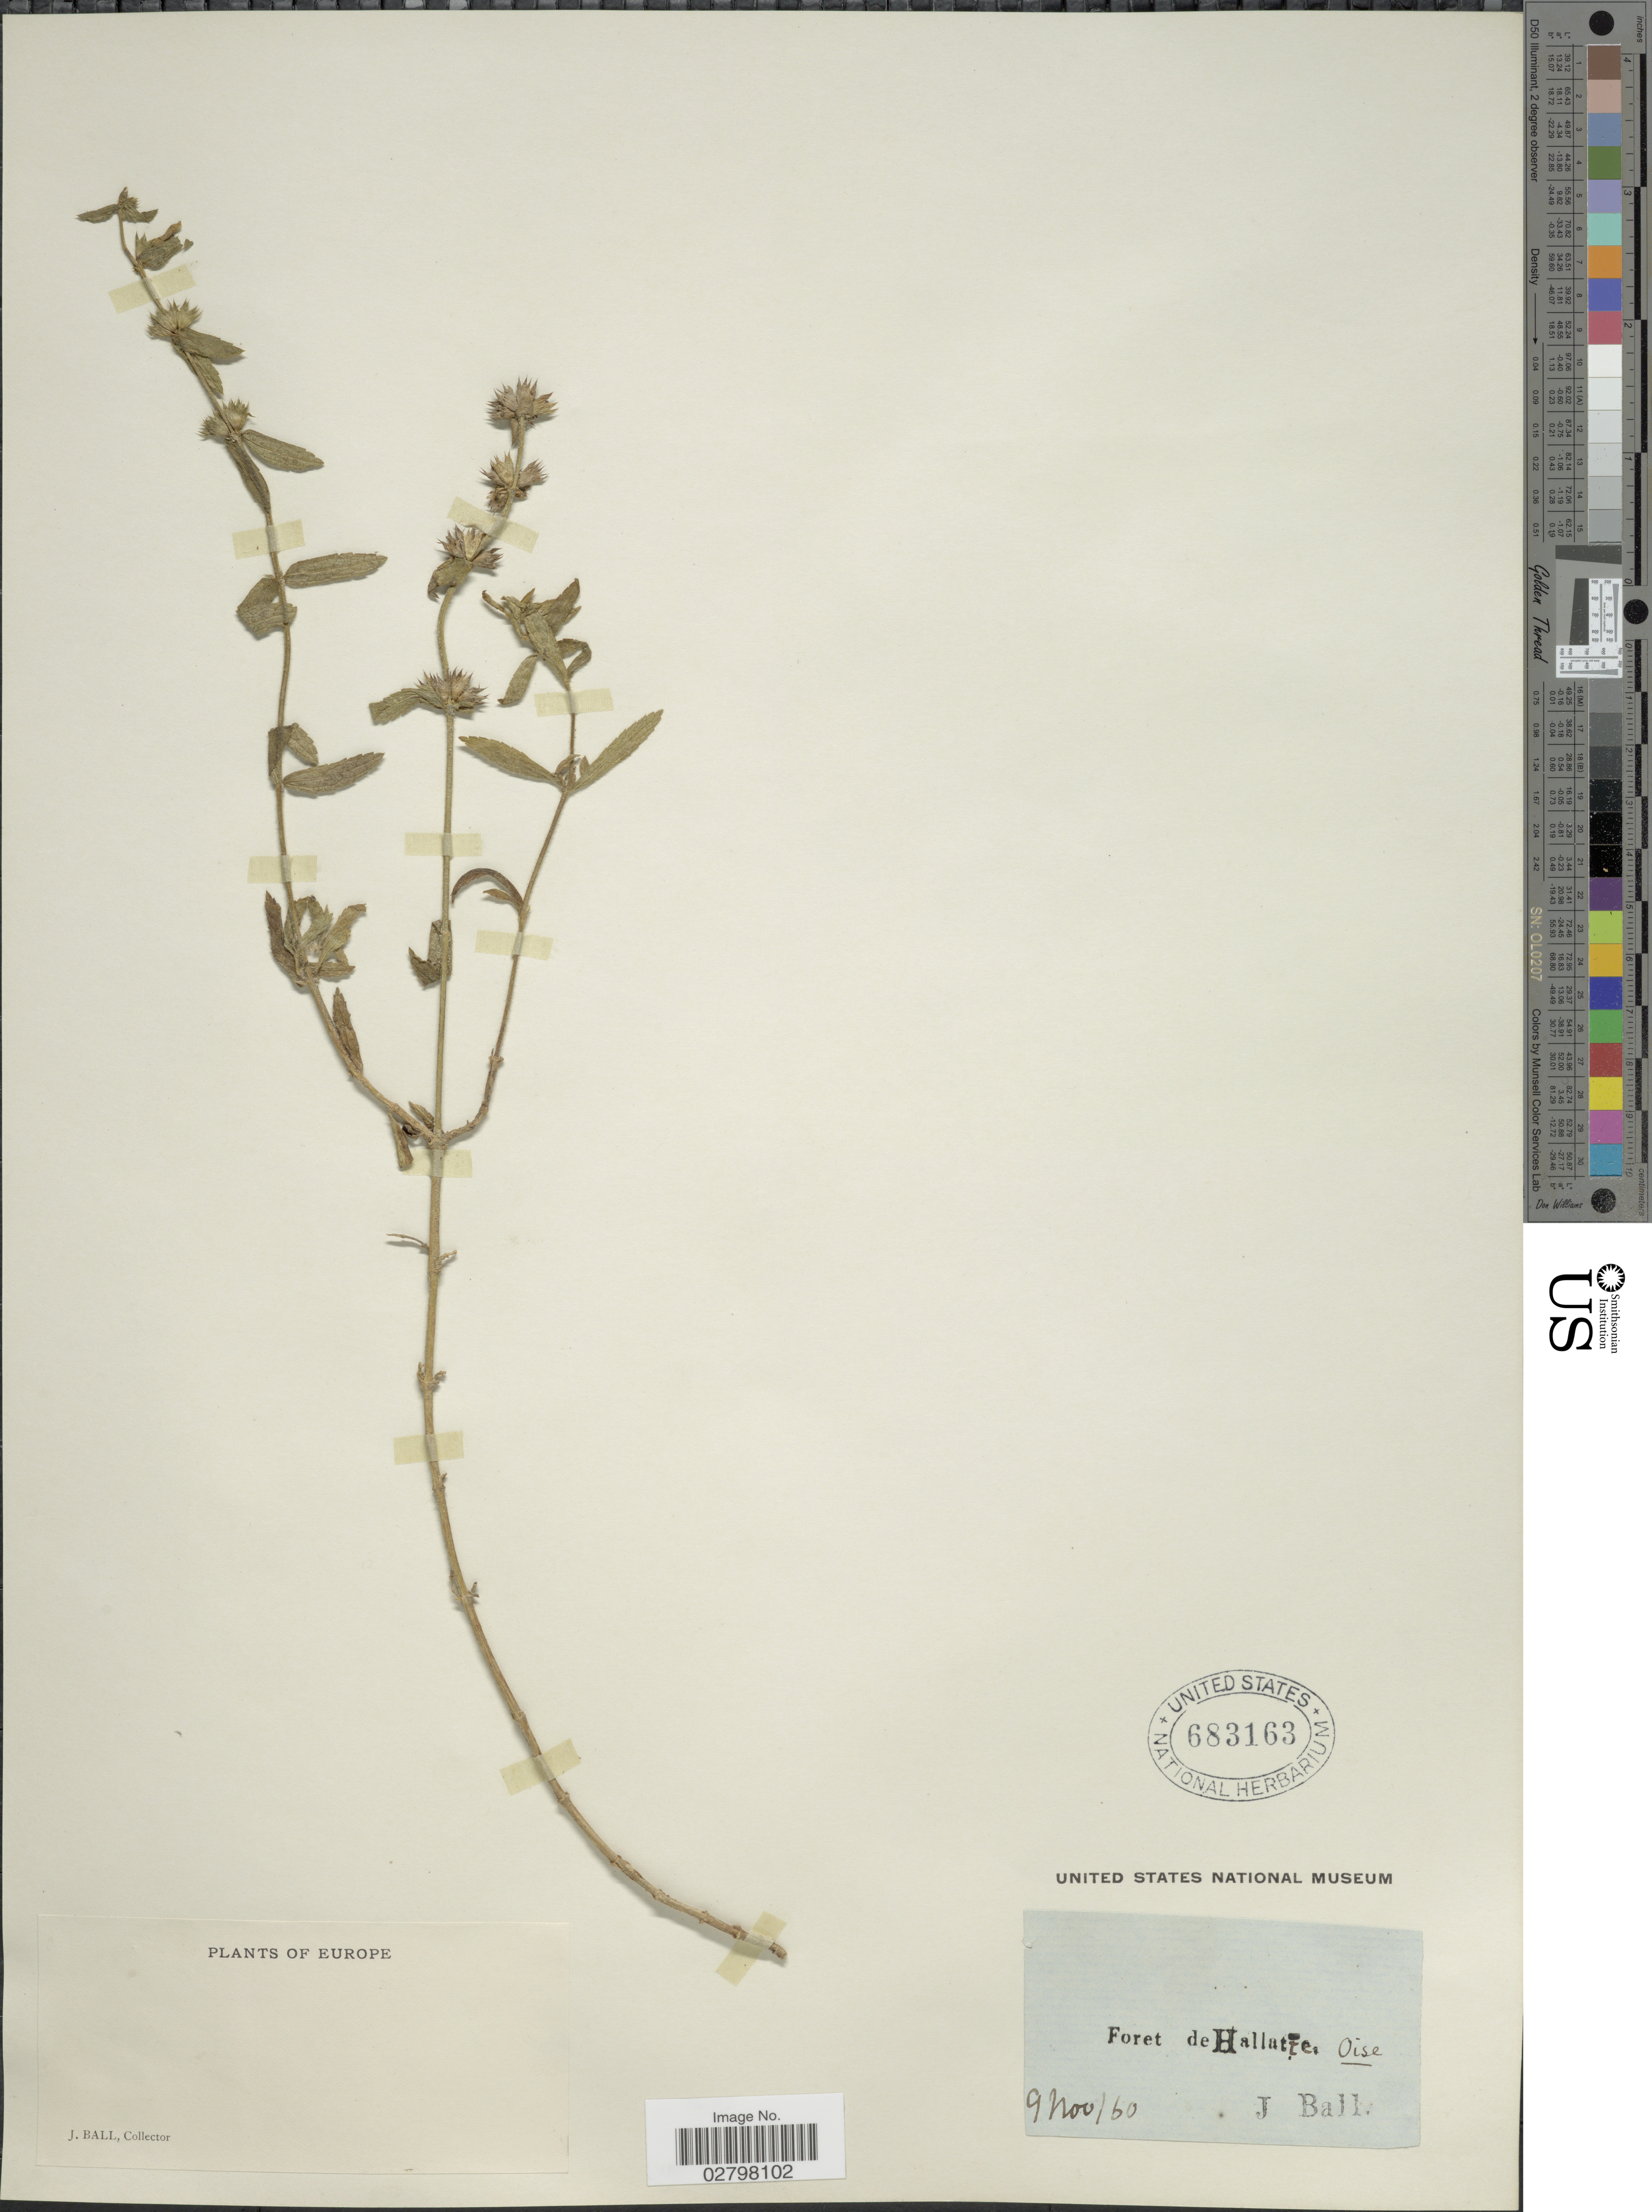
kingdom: Plantae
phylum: Tracheophyta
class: Magnoliopsida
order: Lamiales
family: Lamiaceae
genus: Stachys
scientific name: Stachys sp.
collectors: J. Ball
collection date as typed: Transcribed d/m/y: 9/11/60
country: France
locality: Europe. Foret de Hallatte. Oise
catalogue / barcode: US 683163